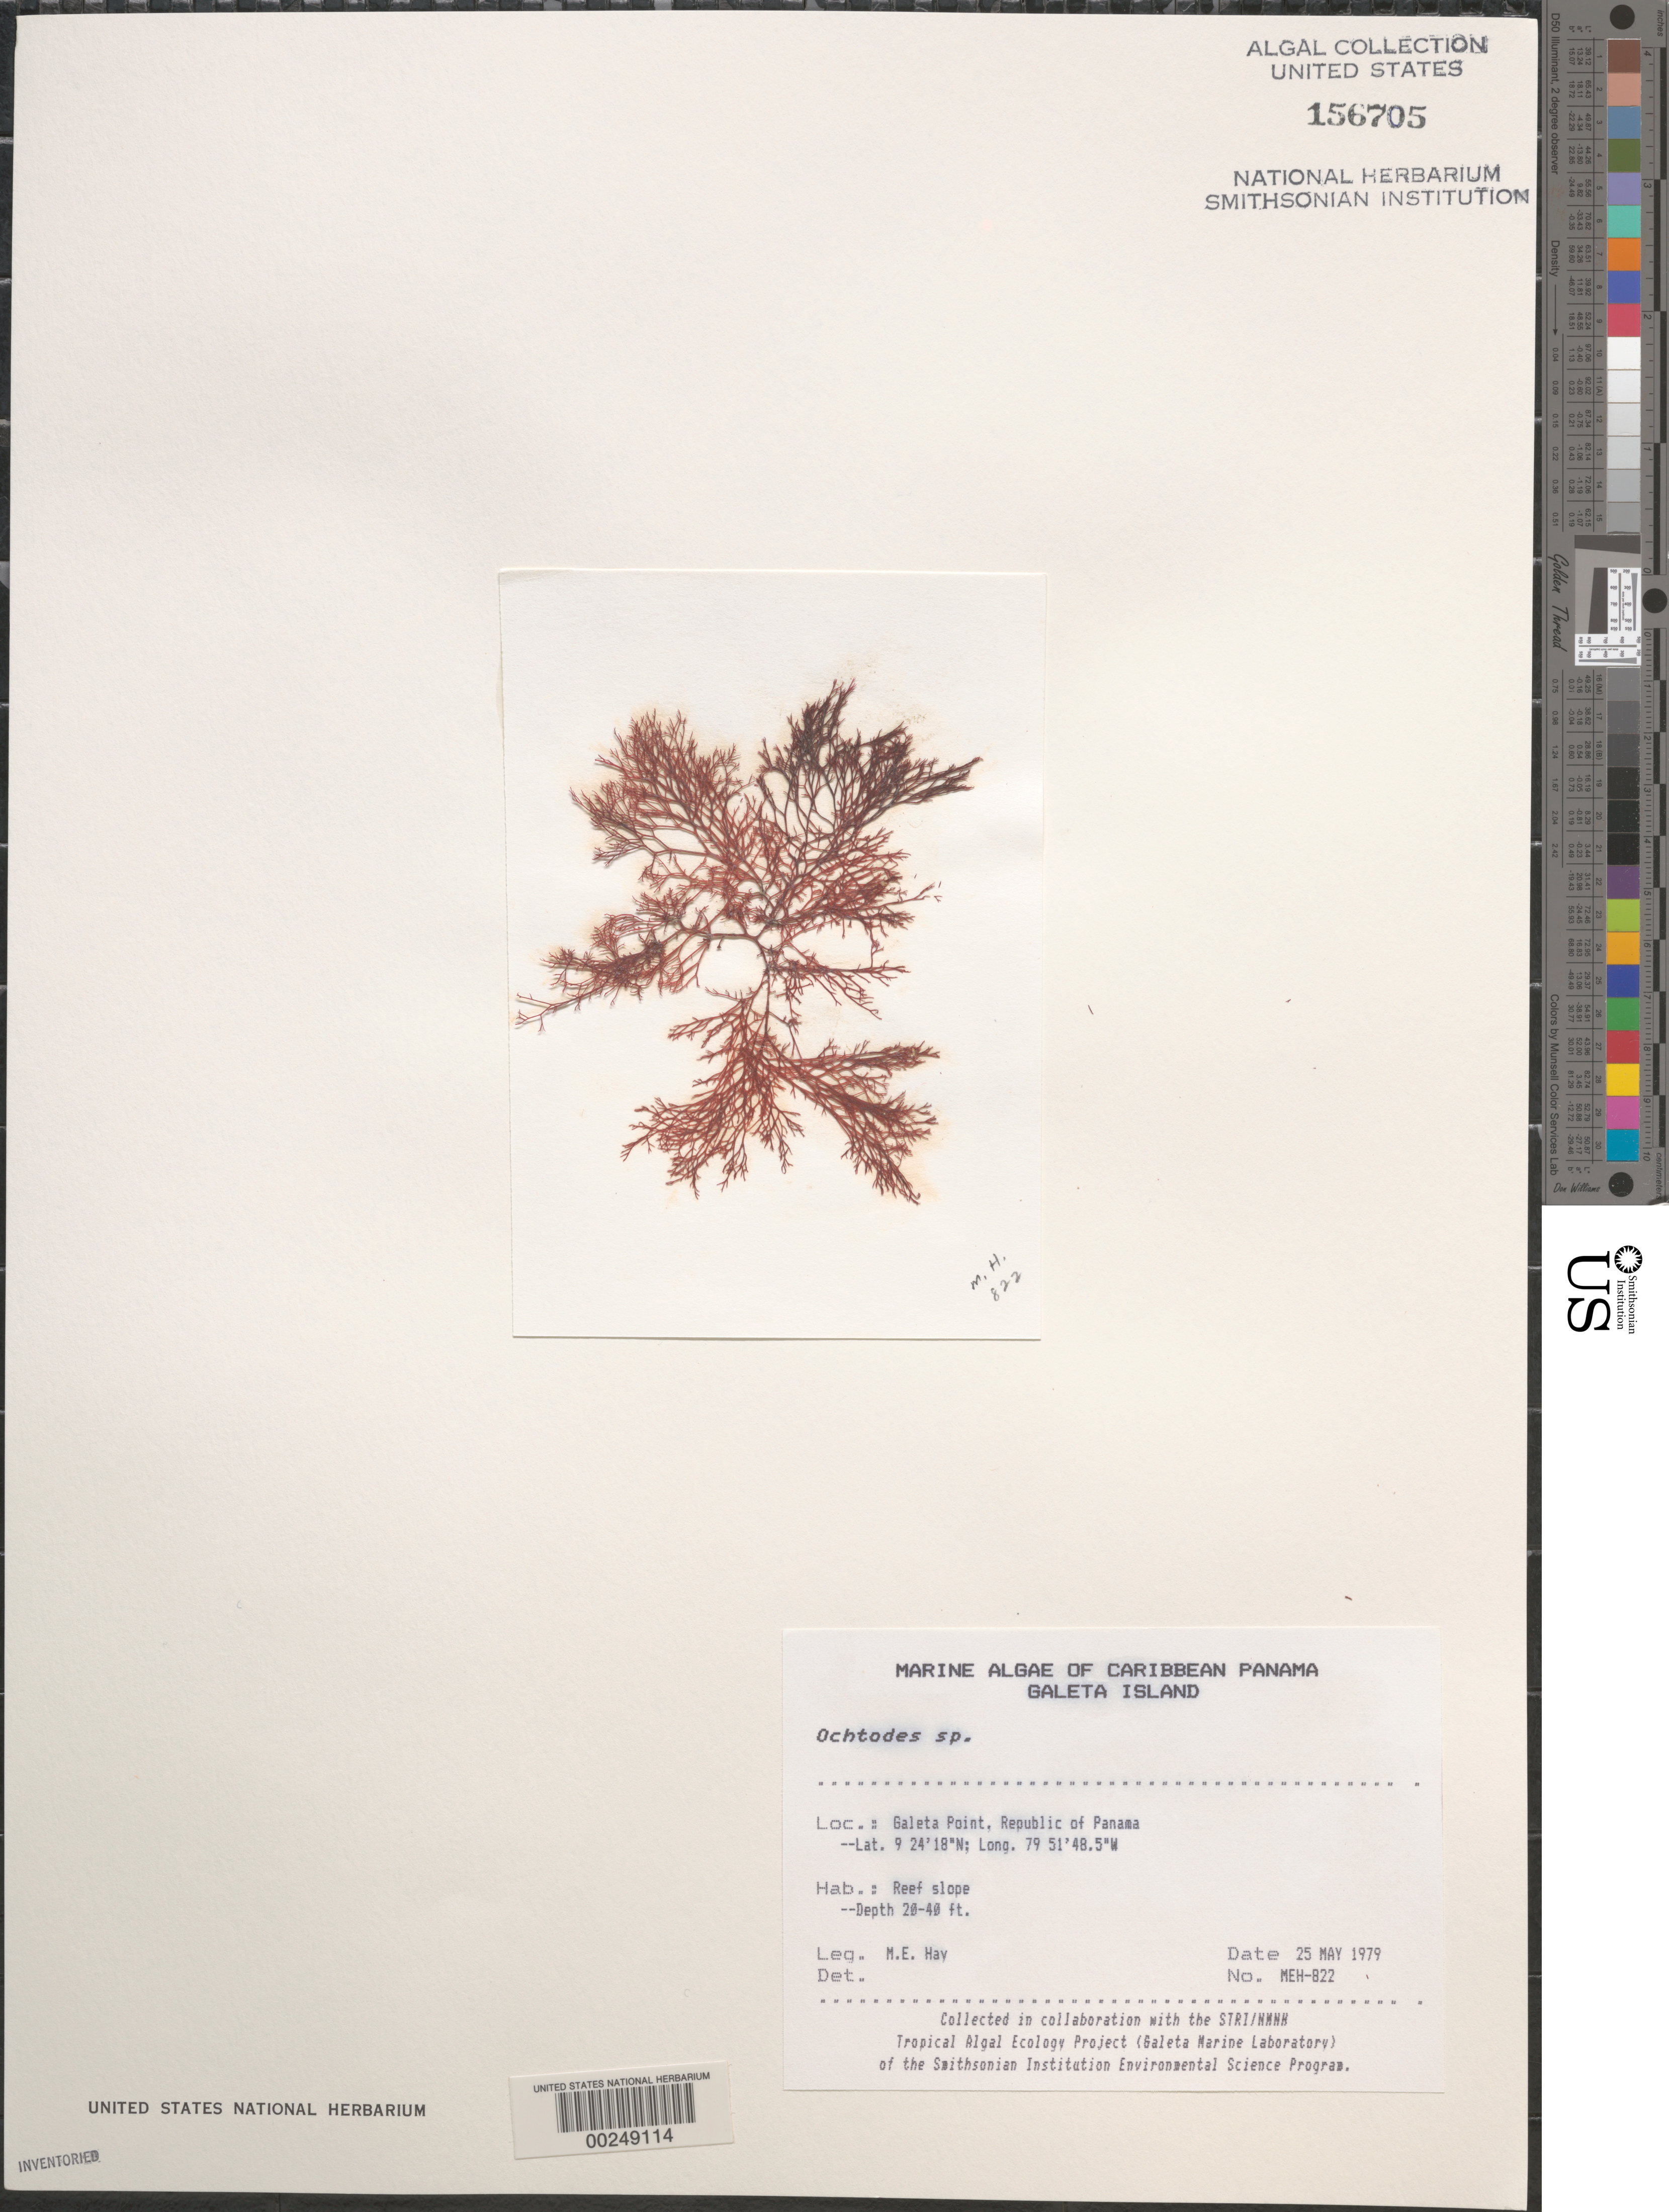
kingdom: Plantae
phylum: Rhodophyta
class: Florideophyceae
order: Gigartinales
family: Rhizophyllidaceae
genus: Ochtodes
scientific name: Ochtodes sp.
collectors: M. E. Hay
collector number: MEH-822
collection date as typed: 25 May 1979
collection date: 1979-05-25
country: Panama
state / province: Colón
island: Galeta Island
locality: Galeta Point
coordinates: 9 24' 18" N, 79 51' 48.5" W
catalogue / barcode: US 156705